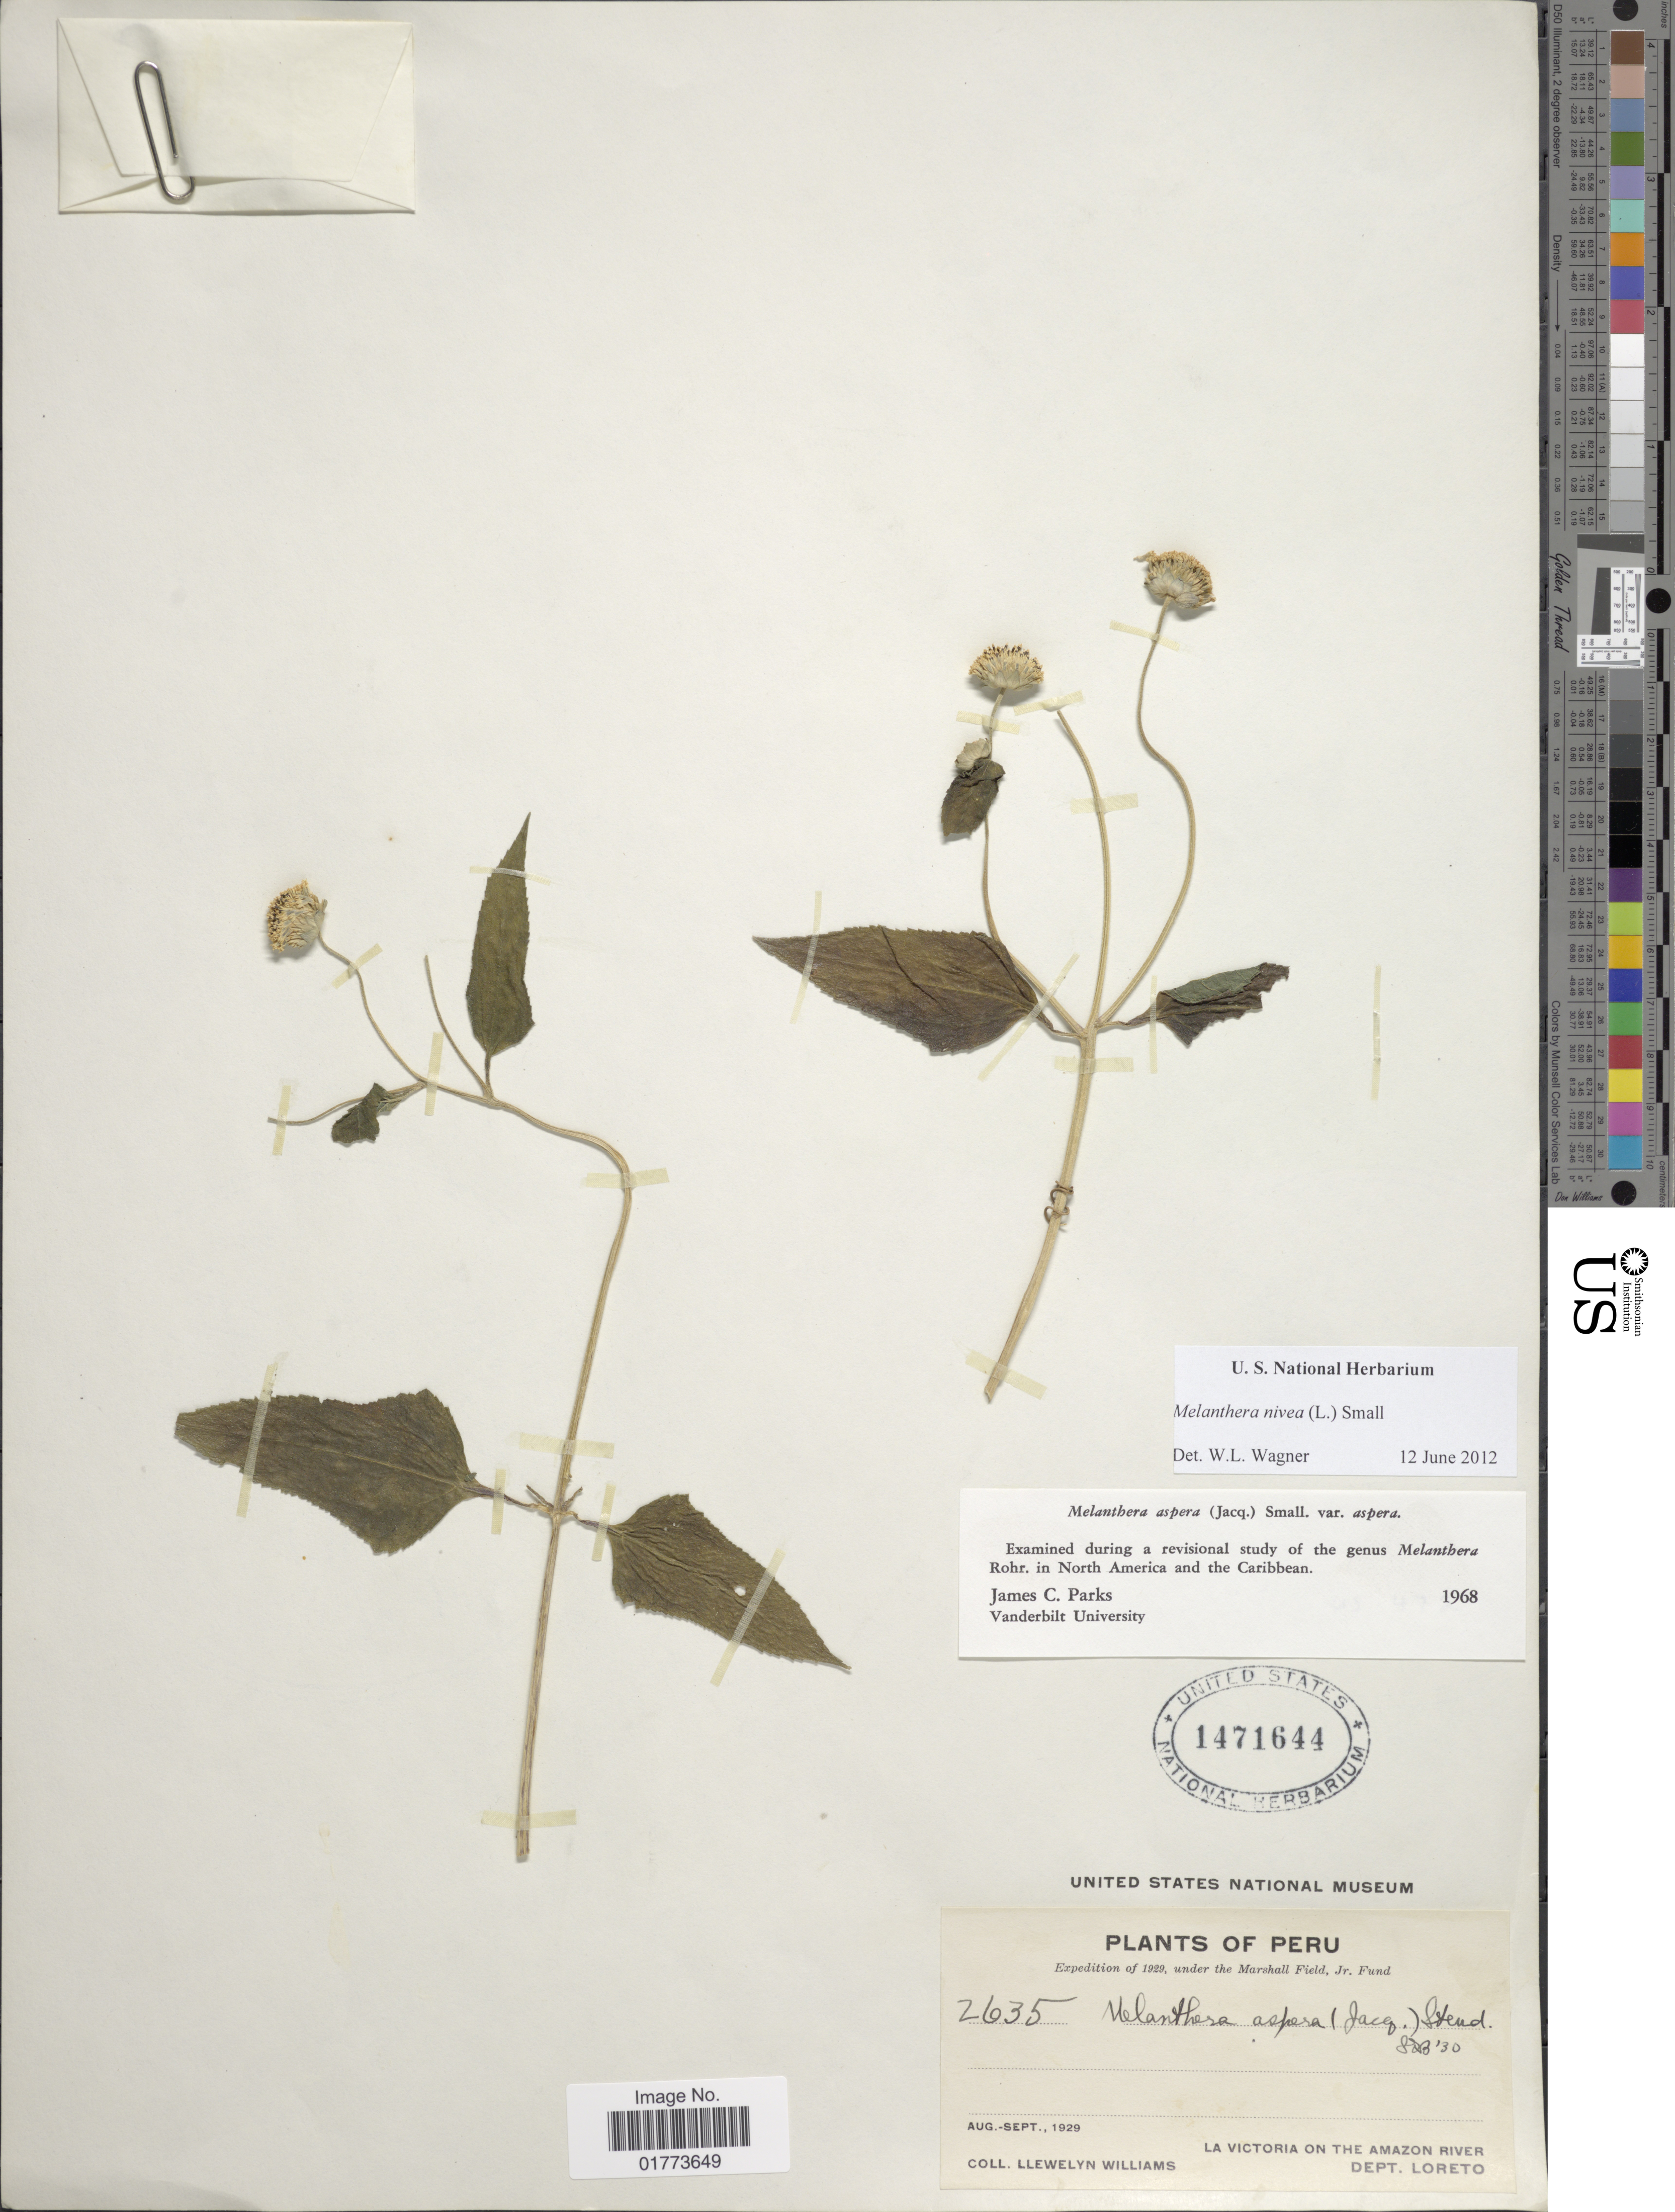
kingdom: Plantae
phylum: Tracheophyta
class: Magnoliopsida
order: Asterales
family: Asteraceae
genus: Melanthera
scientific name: Melanthera nivea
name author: (L.) Small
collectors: Ll. Williams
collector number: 2635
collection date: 1929-08/1929-09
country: Peru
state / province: Loreto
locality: La Victoria on the Amazon River. Dept. Loreto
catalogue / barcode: US 1471644